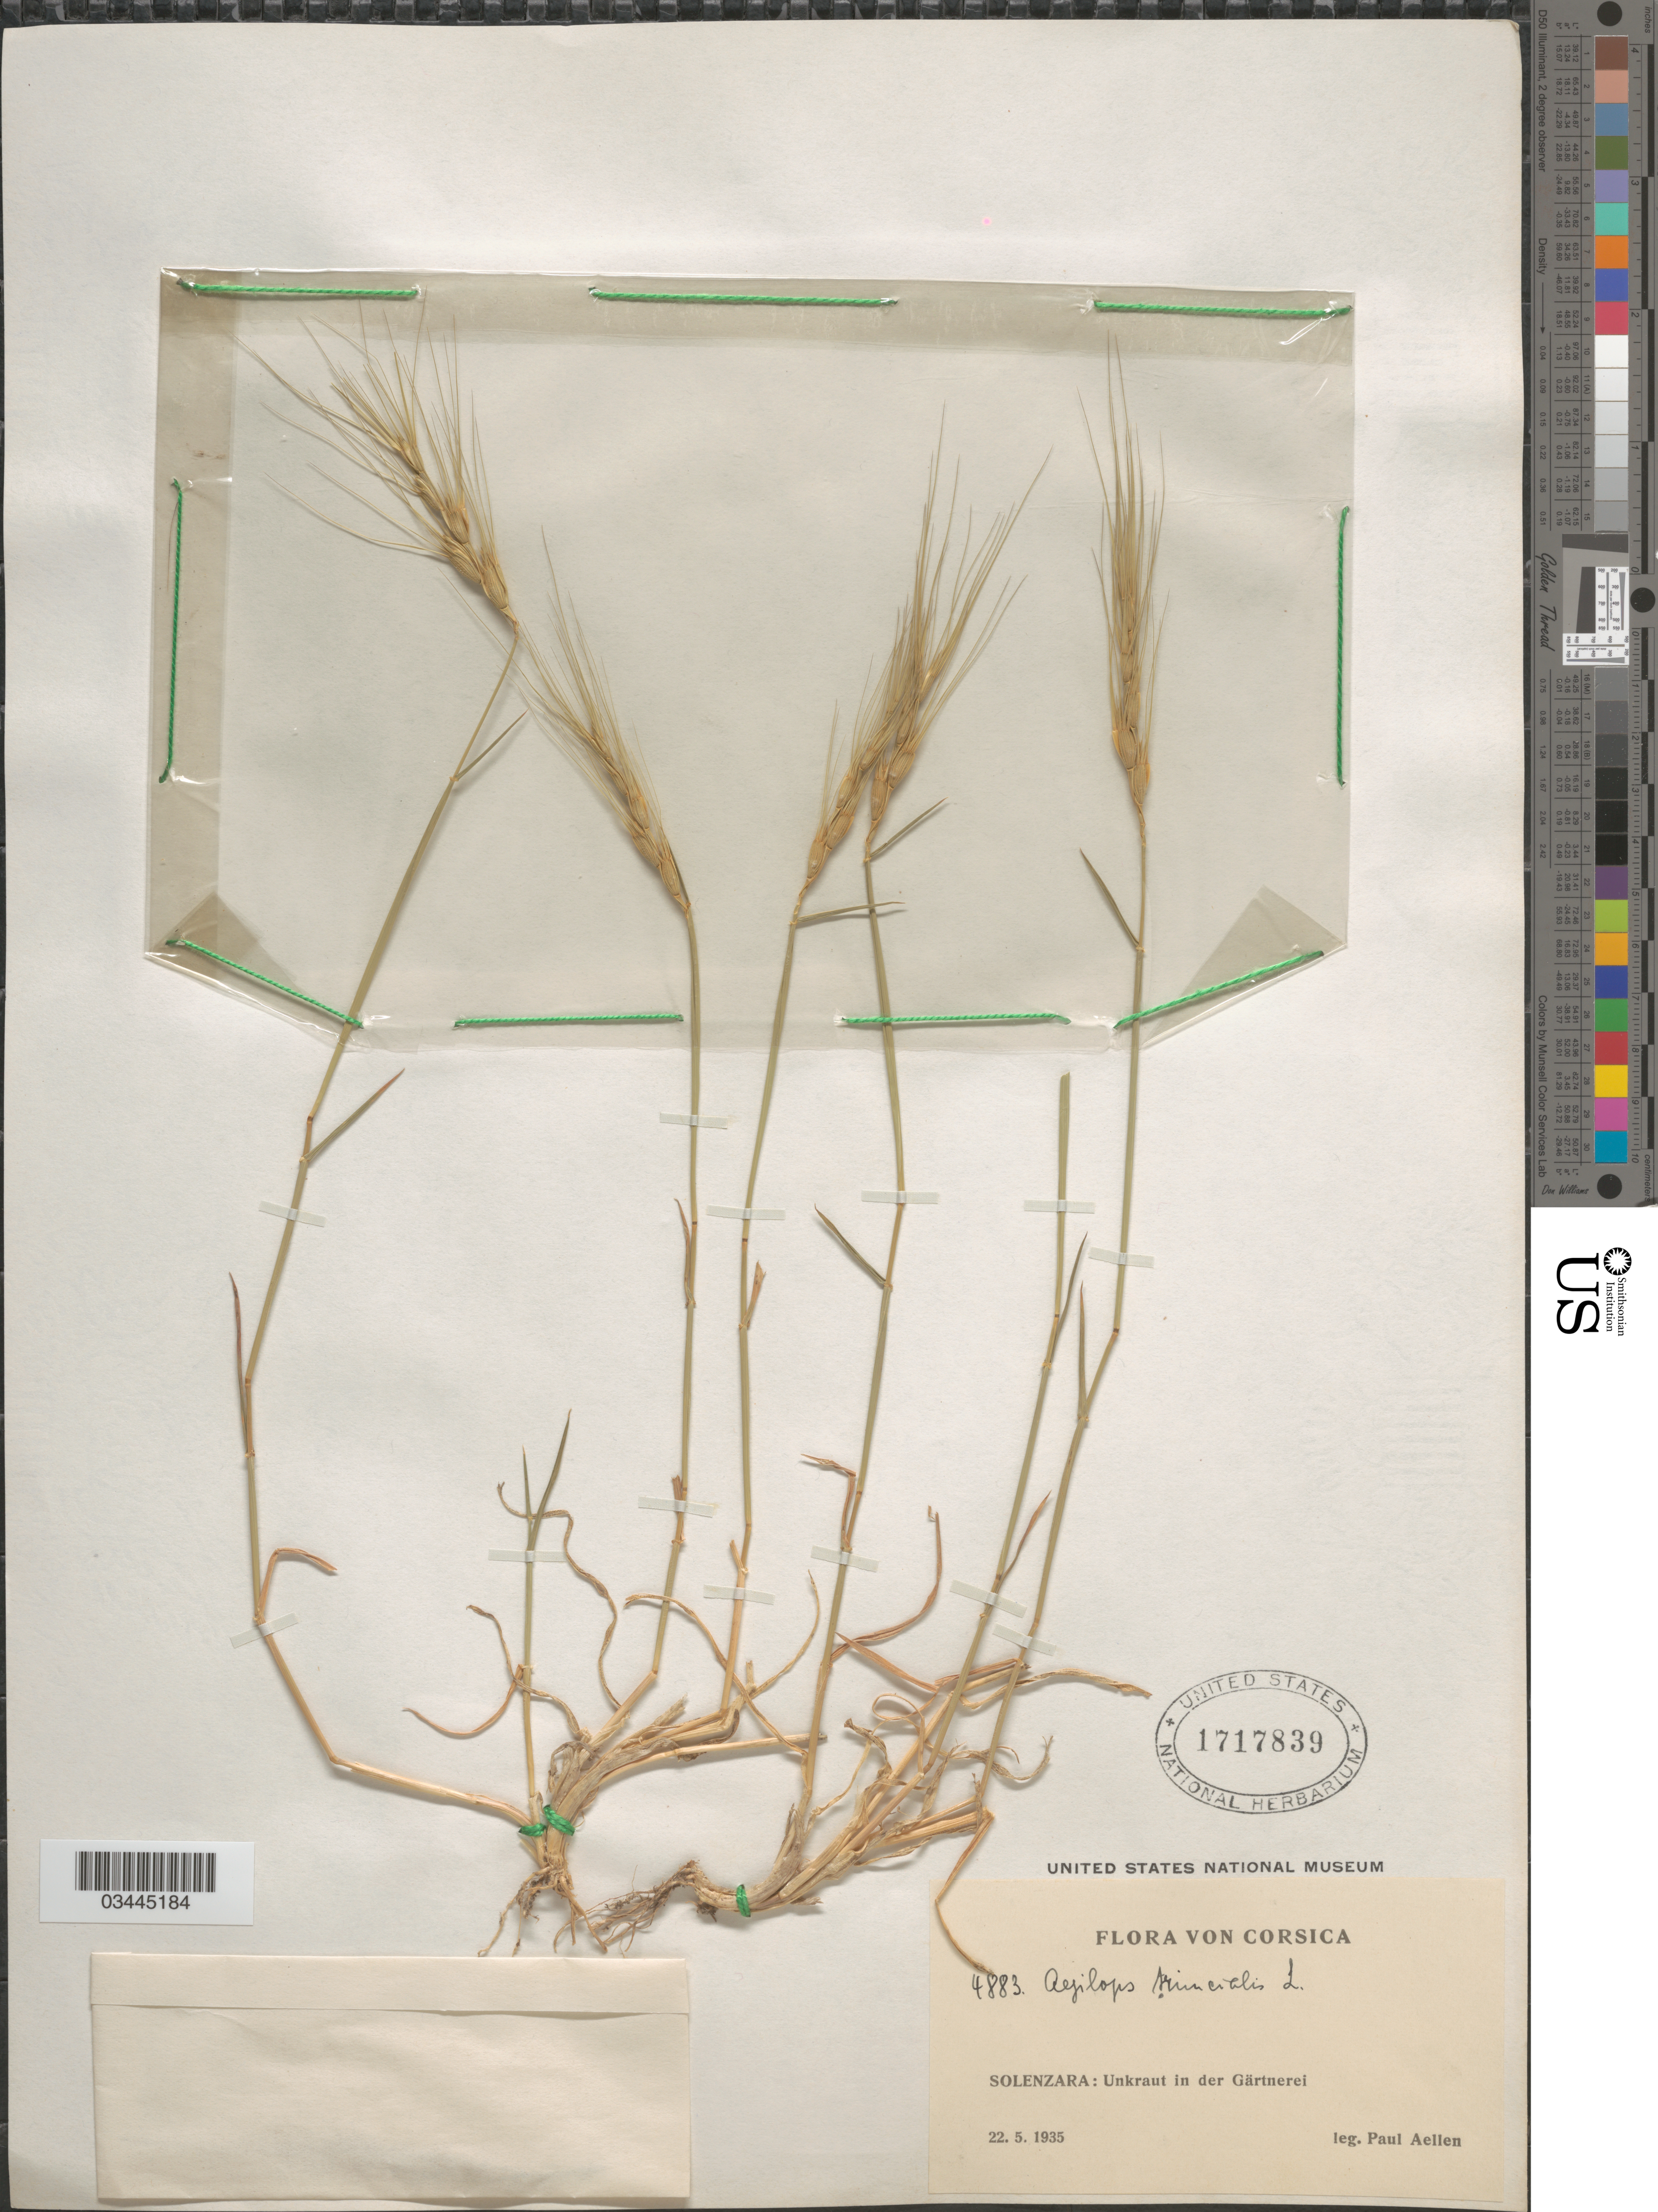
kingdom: Plantae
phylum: Tracheophyta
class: Liliopsida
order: Poales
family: Poaceae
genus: Aegilops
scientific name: Aegilops triuncialis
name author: L.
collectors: P. Aellen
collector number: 4883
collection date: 1935-05-22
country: France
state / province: Corsica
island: Corse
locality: Solenzara: Unkraut in der Gärtnerei.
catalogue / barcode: US 1717839